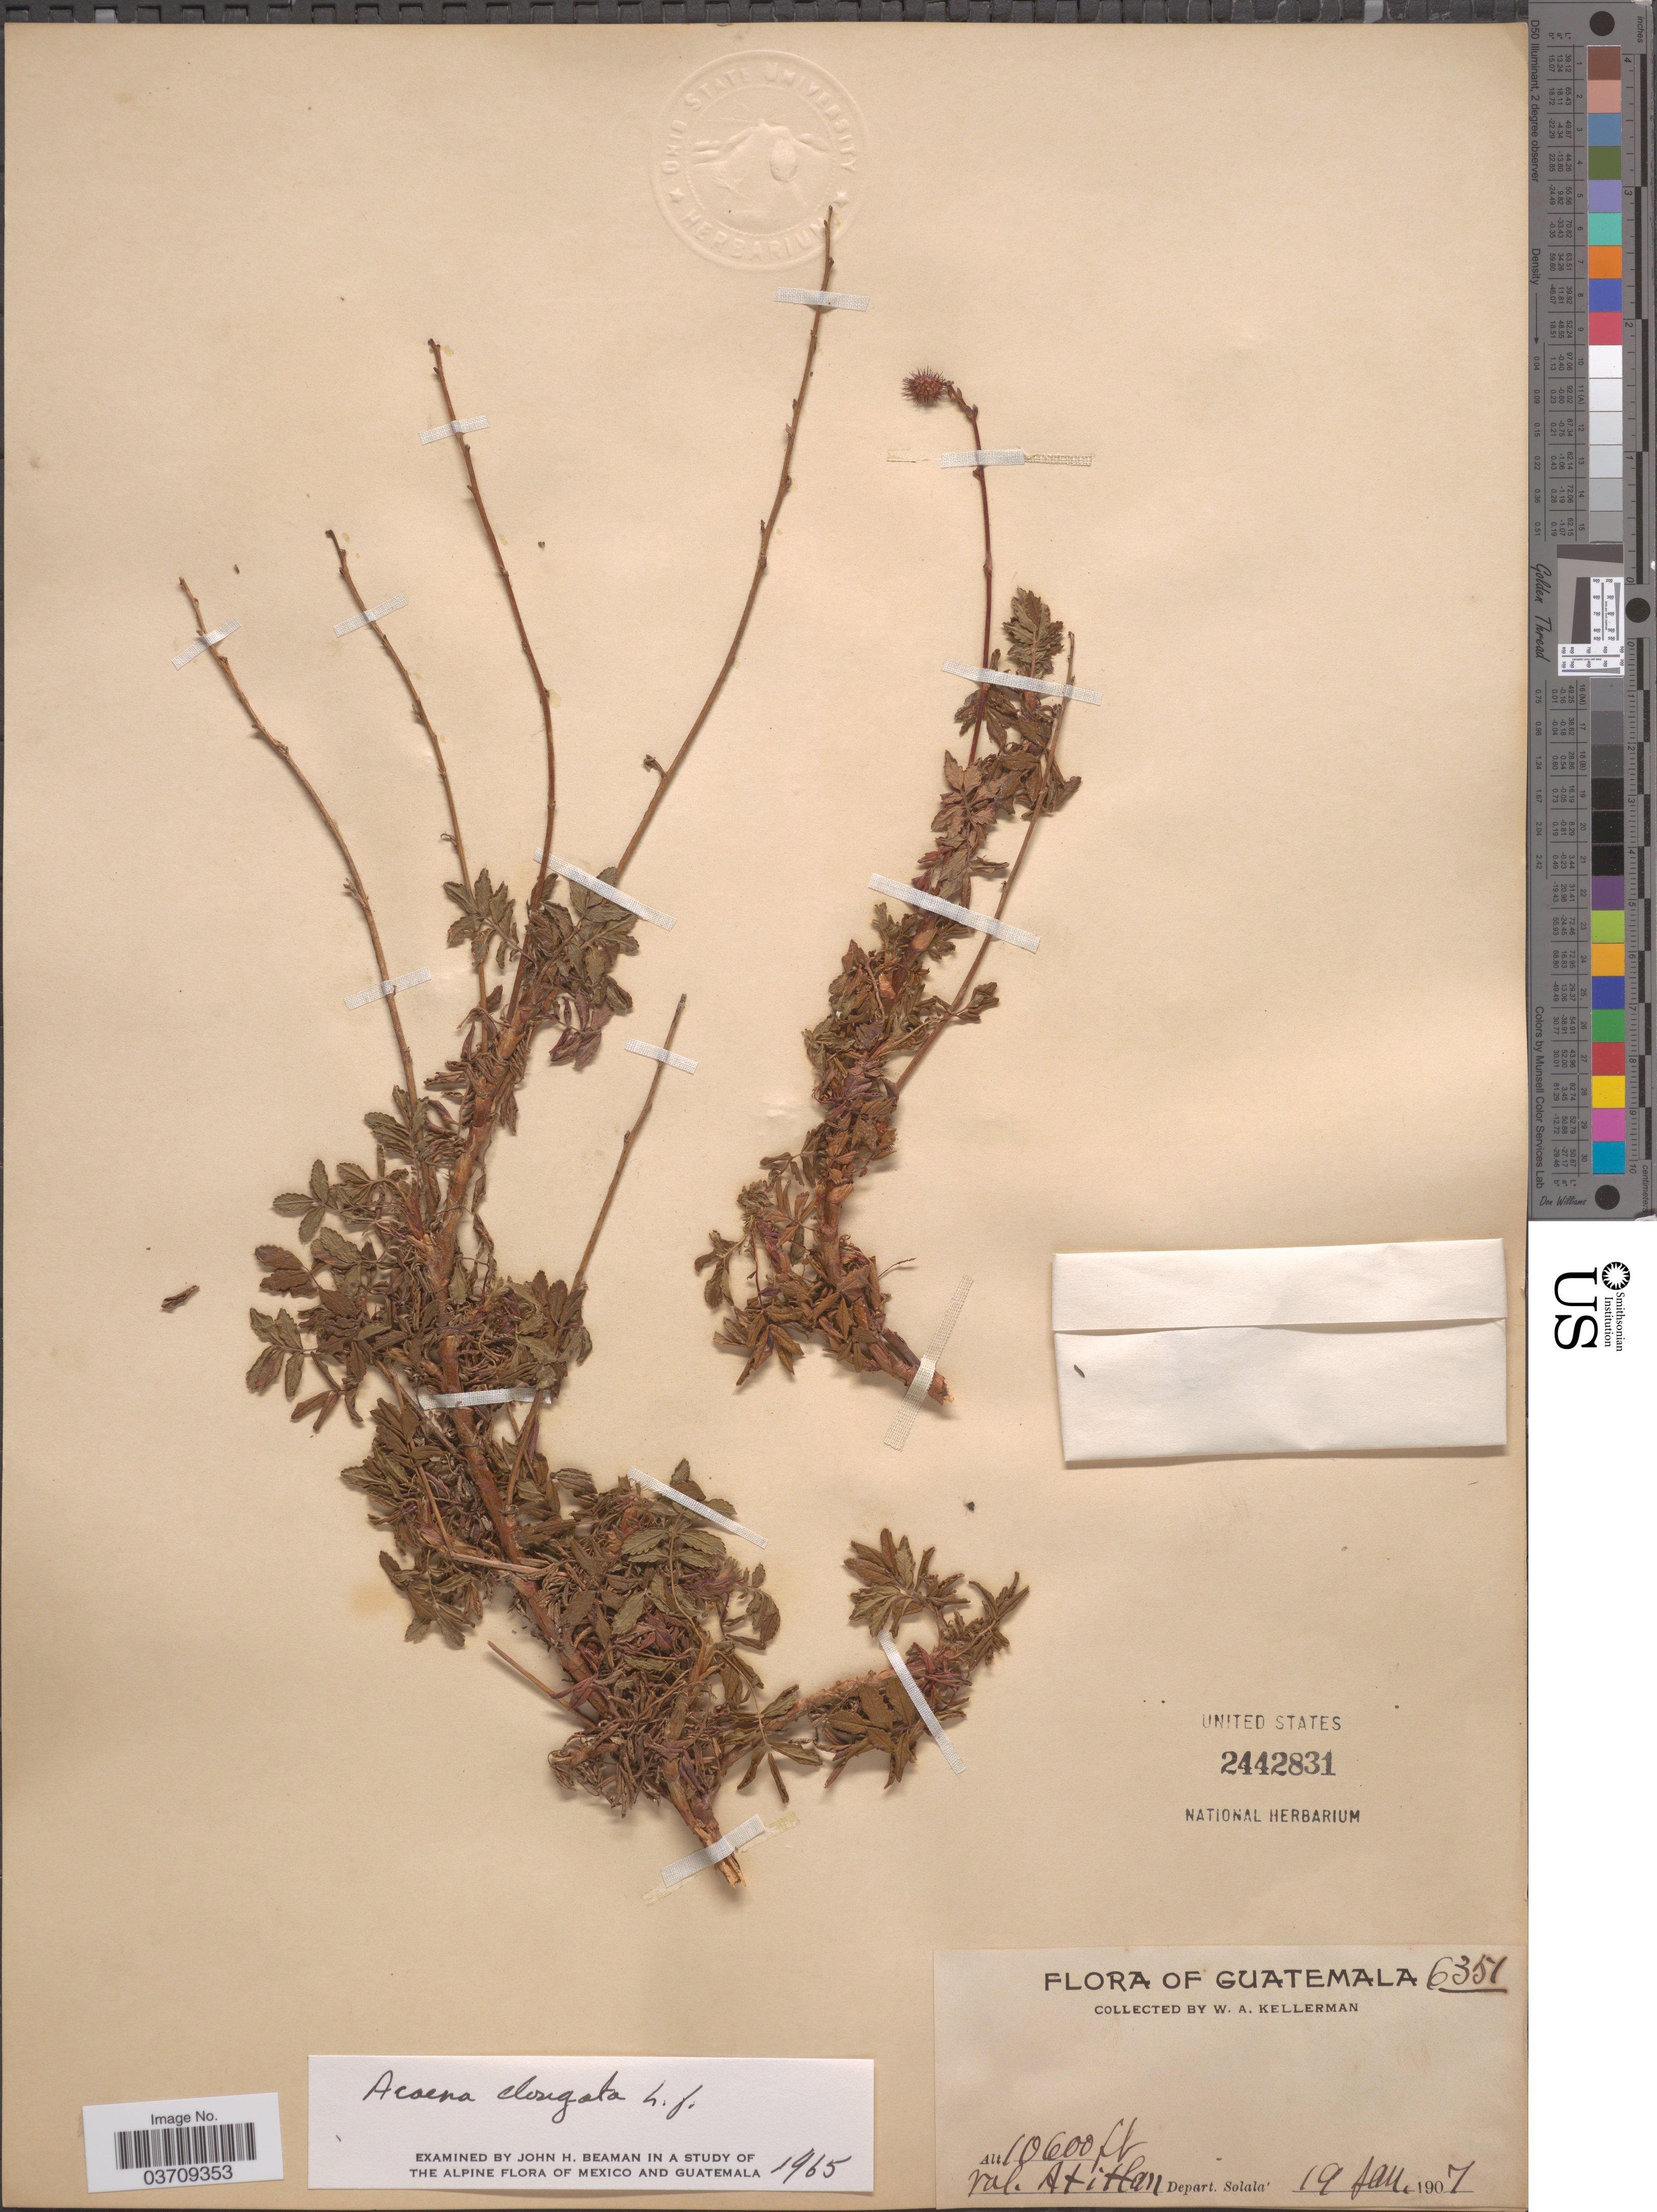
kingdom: Plantae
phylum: Tracheophyta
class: Magnoliopsida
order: Rosales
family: Rosaceae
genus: Acaena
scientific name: Acaena elongata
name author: L.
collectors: W. Kellerman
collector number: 6351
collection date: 1907-01-19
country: Guatemala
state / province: Solola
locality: Val. Atitlan Depart. Solala'.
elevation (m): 3231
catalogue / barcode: US 2442831